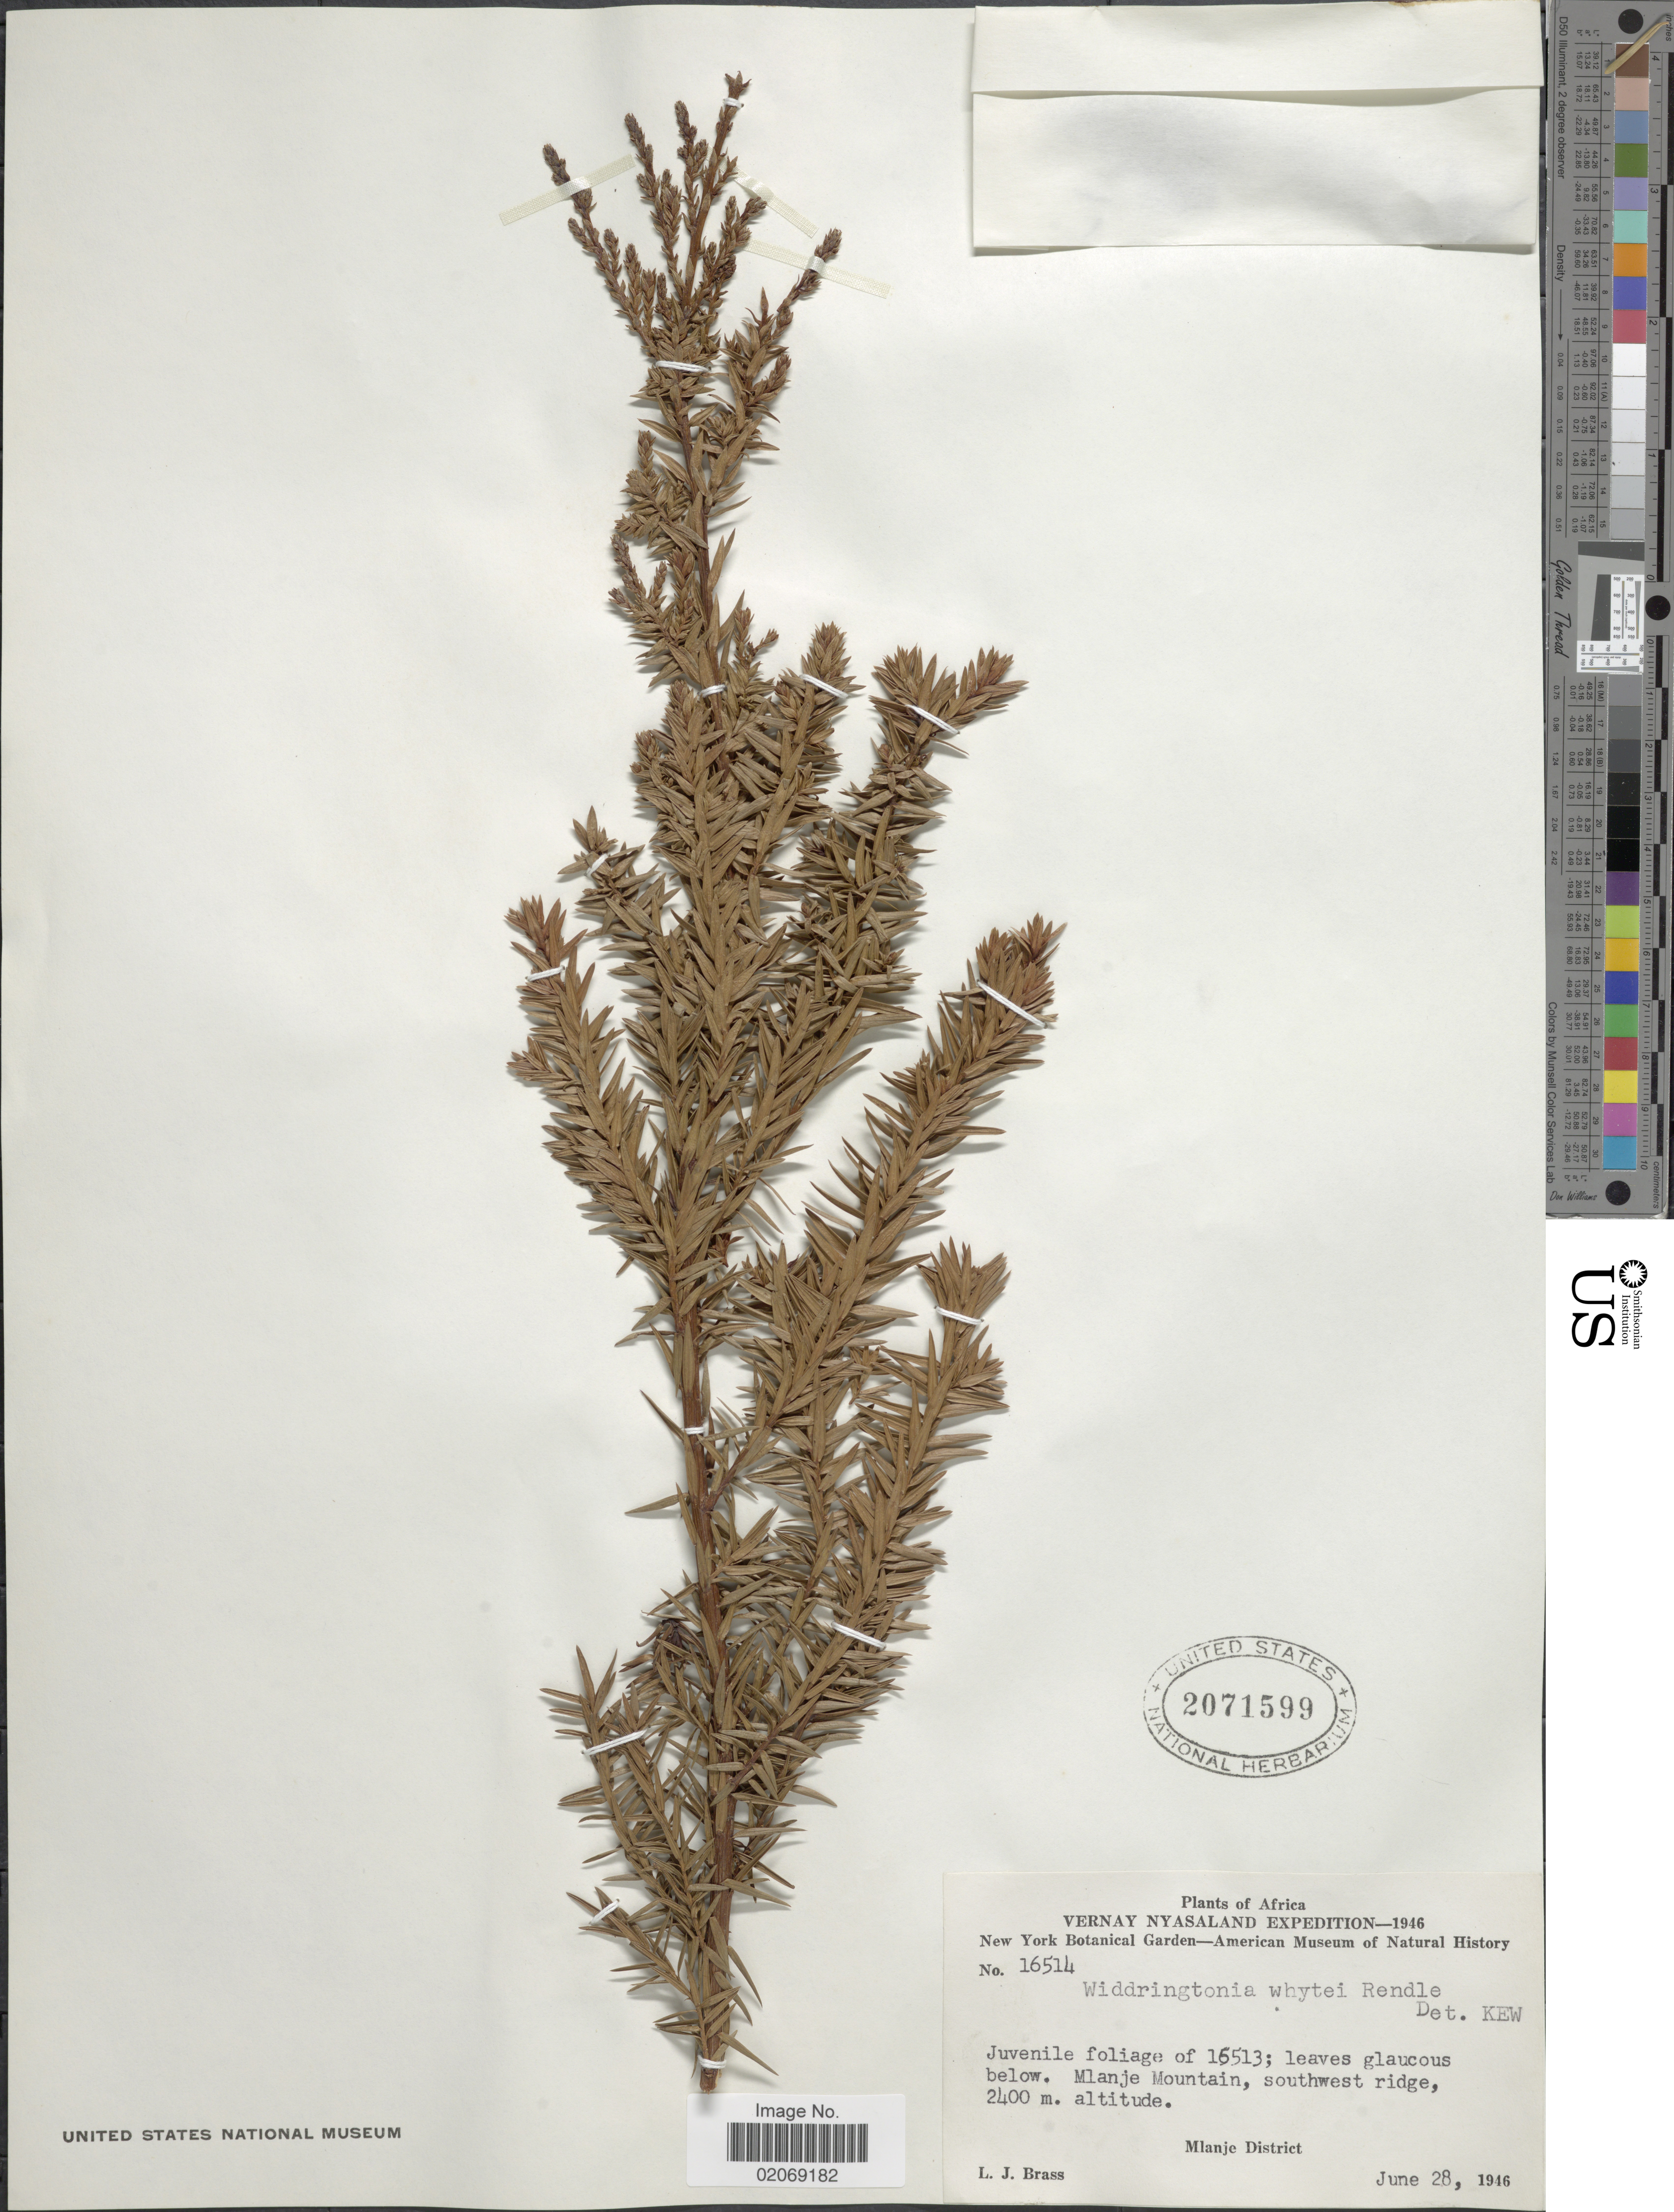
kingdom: Plantae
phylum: Tracheophyta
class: Pinopsida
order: Pinales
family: Cupressaceae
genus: Widdringtonia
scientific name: Widdringtonia whytei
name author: Rendle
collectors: L. J. Brass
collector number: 16514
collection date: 1946-06-28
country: Malawi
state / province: Southern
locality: Africa, Vernay Nyasaland. Mlanje Mountain, southwest ridge, Mlanje District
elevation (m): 2400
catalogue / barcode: US 2071599